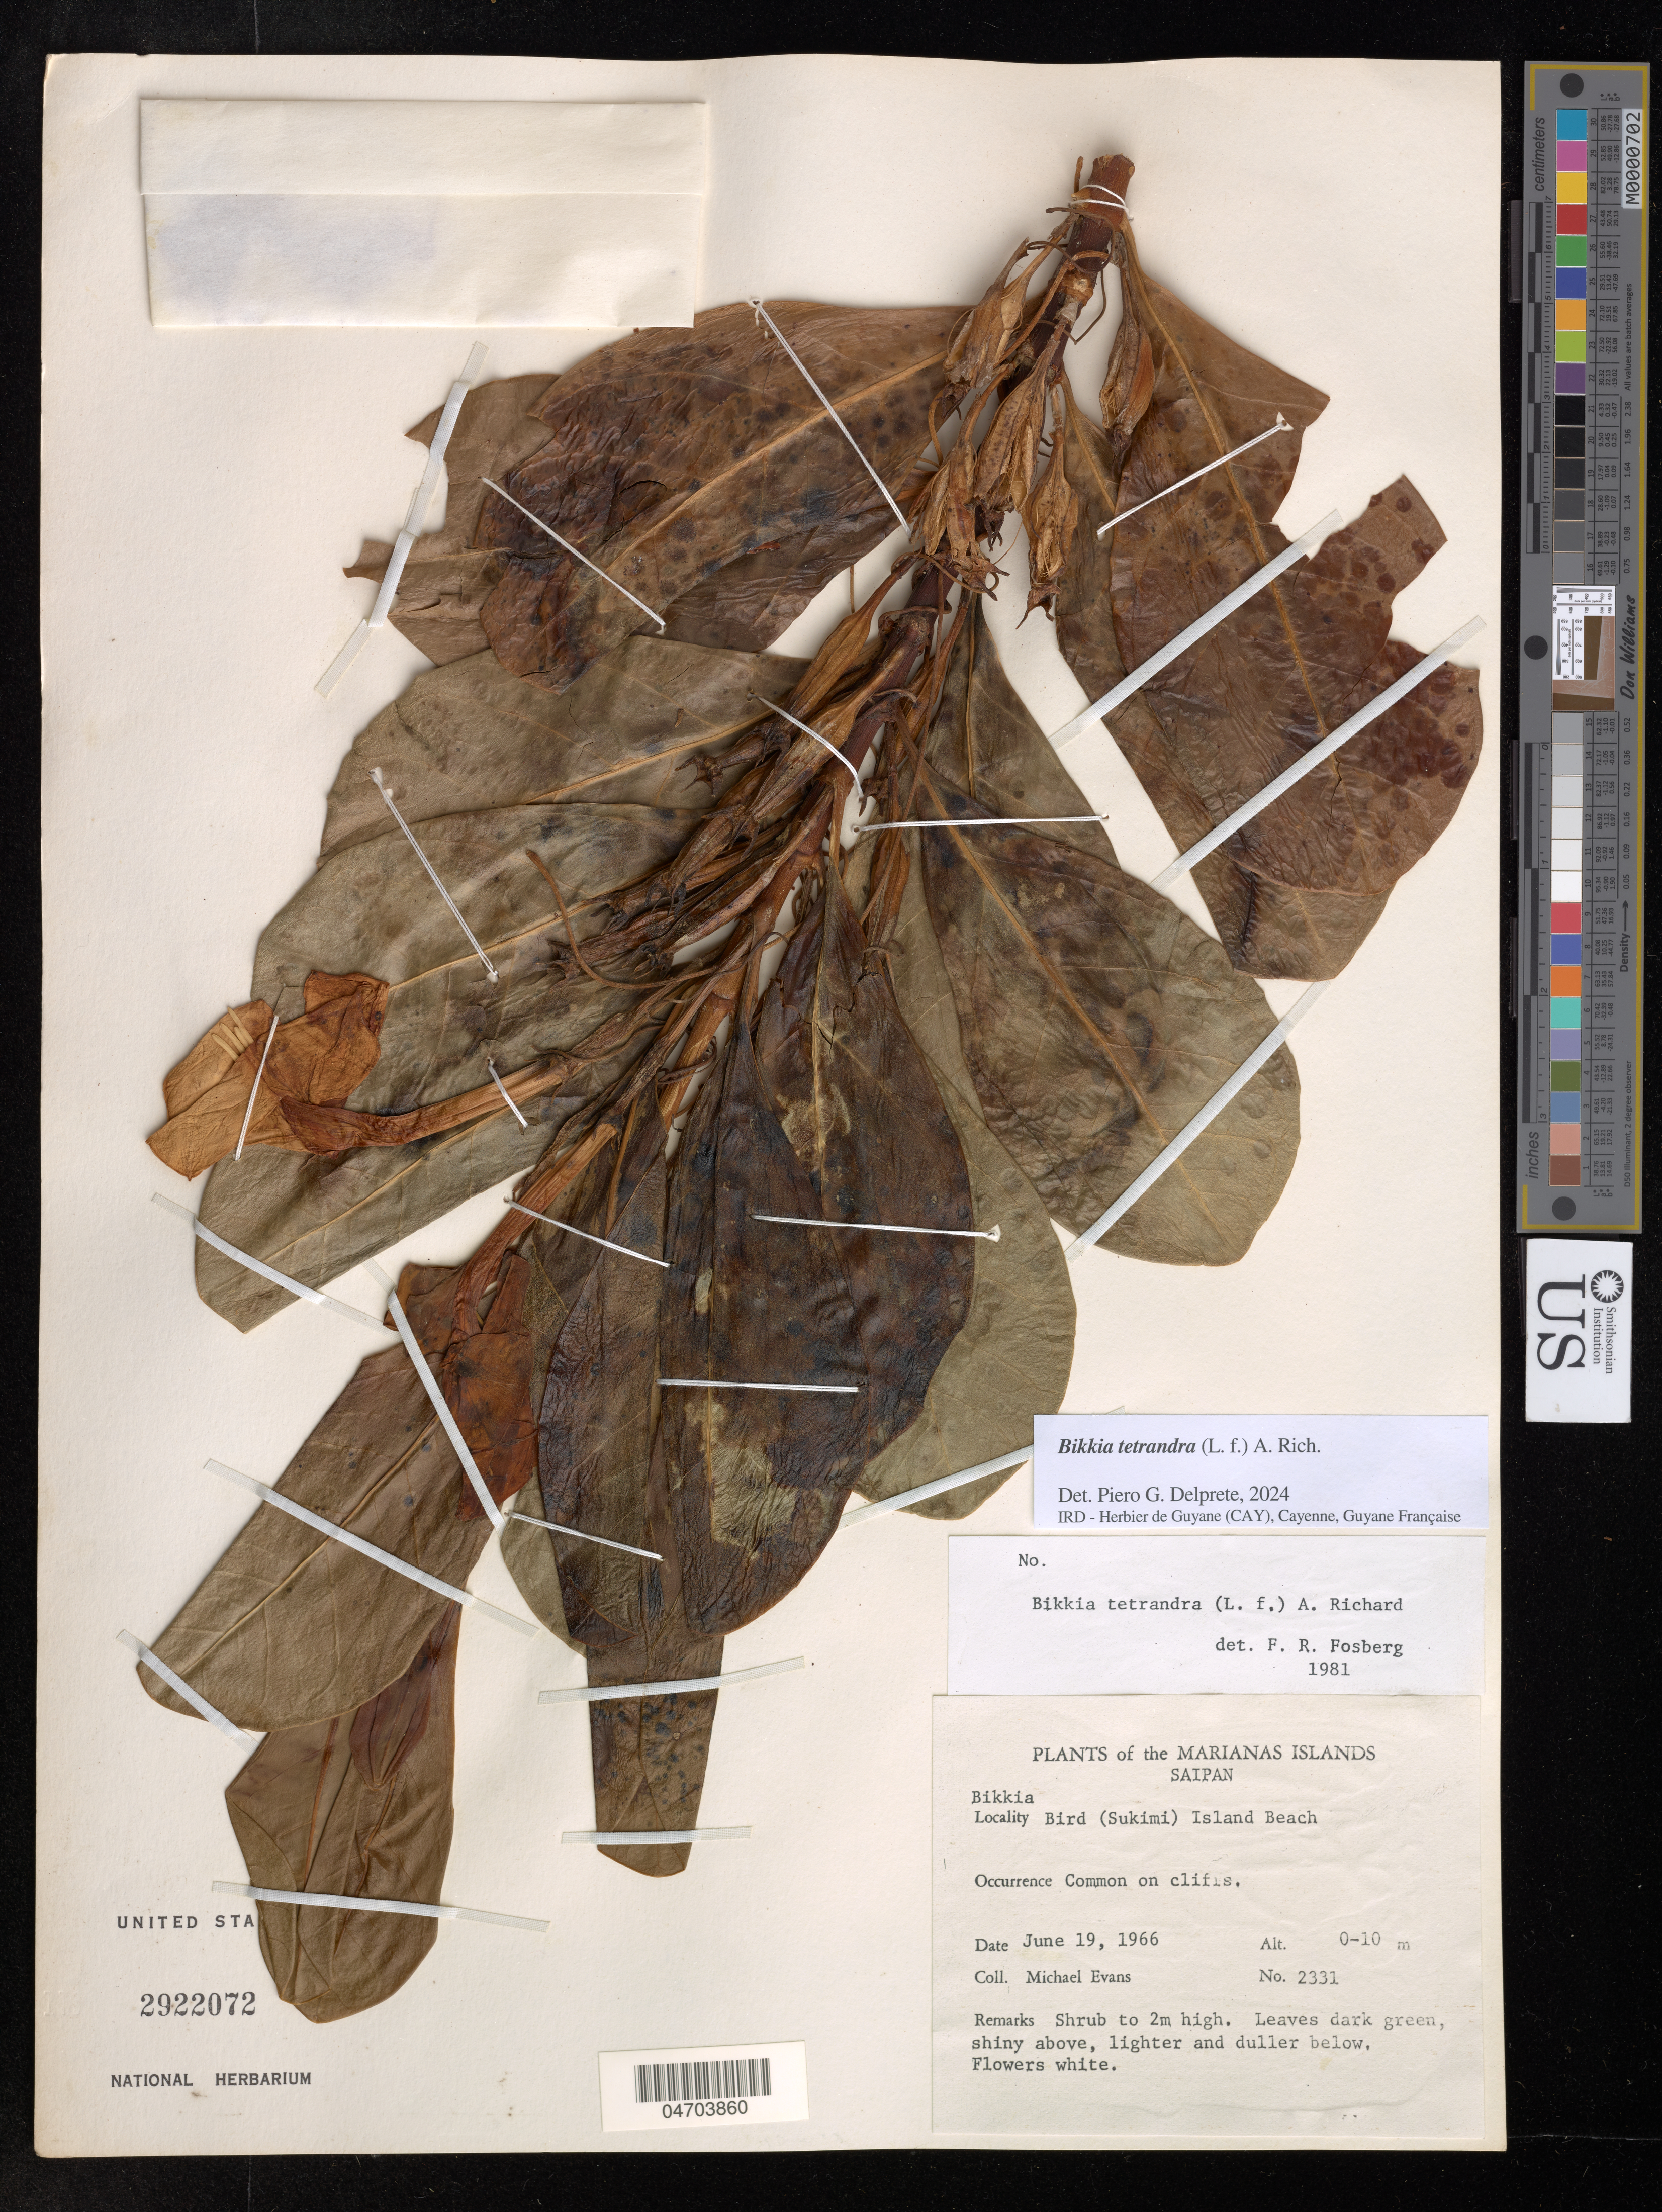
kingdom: Plantae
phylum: Tracheophyta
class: Magnoliopsida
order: Gentianales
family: Rubiaceae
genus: Bikkia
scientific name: Bikkia tetrandra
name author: (L. f.) A. Rich.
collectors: M. Evans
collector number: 2331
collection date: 1966-06-19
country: Northern Mariana Islands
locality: Saipan, Bird (Sukimi) Island Beach.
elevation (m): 0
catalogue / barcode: US 2922072